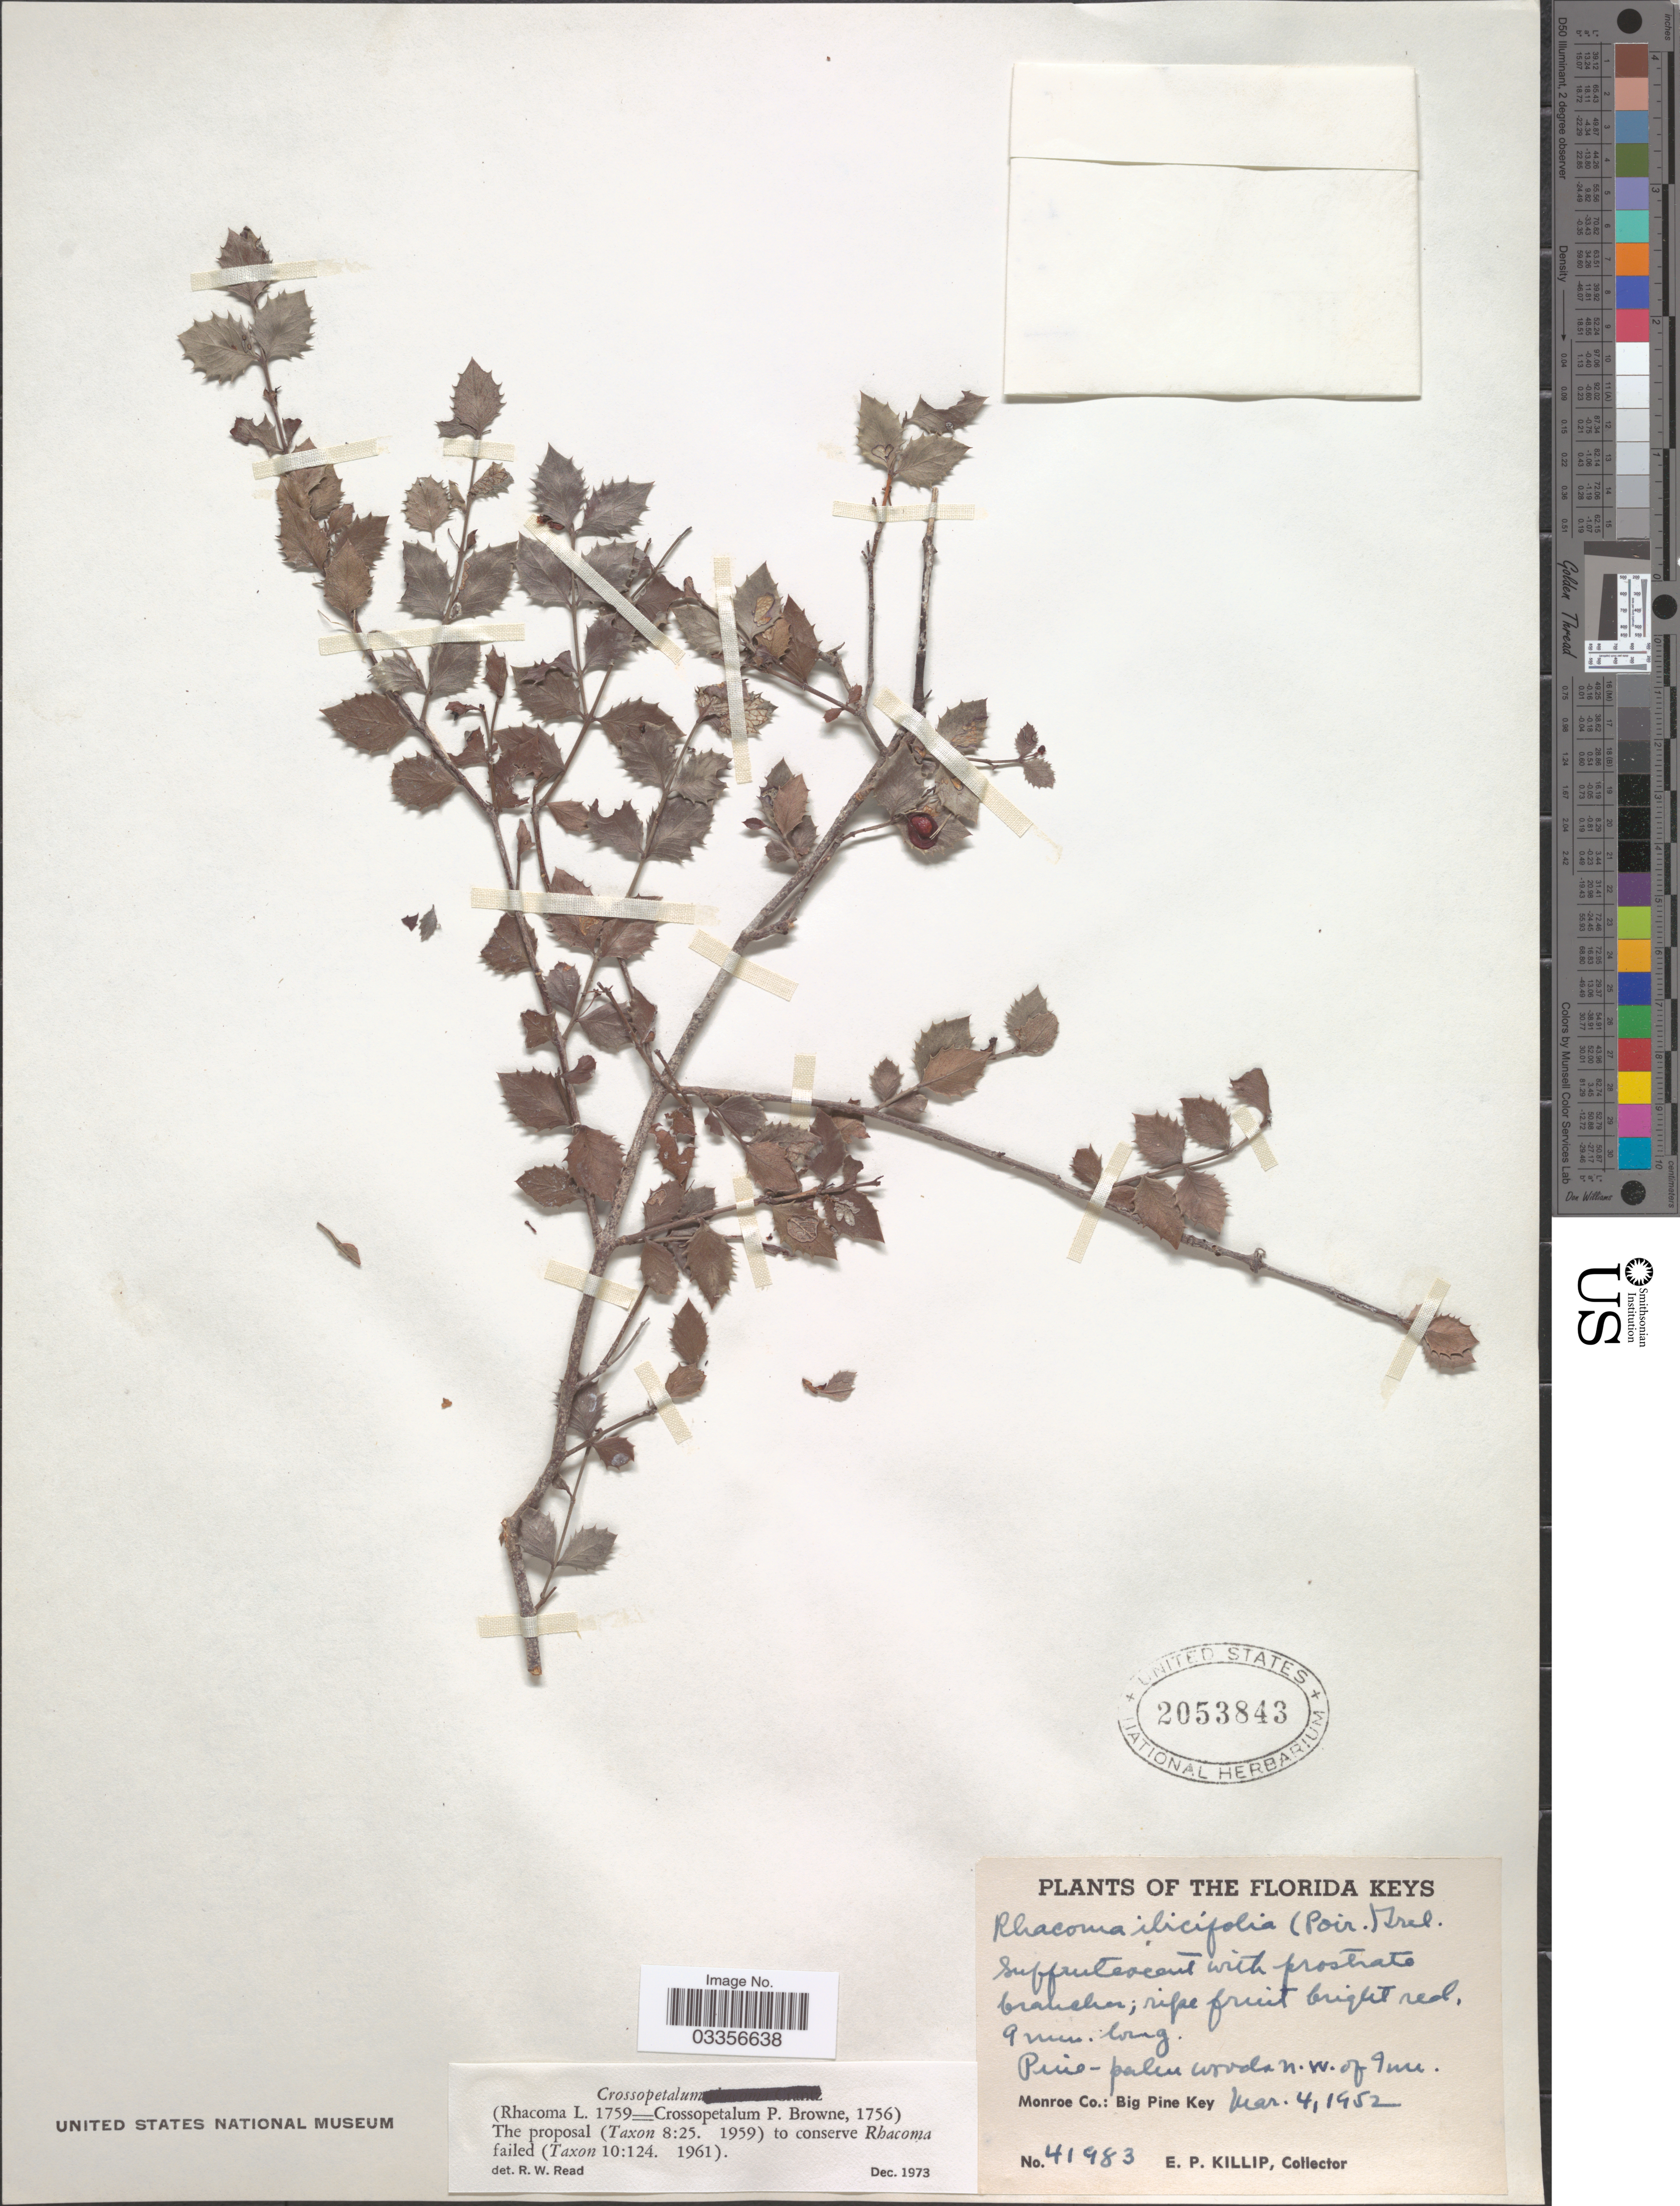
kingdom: Plantae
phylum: Tracheophyta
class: Magnoliopsida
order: Celastrales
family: Celastraceae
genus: Crossopetalum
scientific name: Crossopetalum ilicifolium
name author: (Poir.) Kuntze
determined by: Strong, Mark T., (BOT), Smithsonian Institution - National Museum of Natural History (UNITED STATES)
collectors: E. P. Killip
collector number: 41983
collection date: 1952-03-04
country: United States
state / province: Florida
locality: Florida Keys, Pine-palm woods n.w. of Inn, Monroe Co.: Big Pine Key.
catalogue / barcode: US 2053843